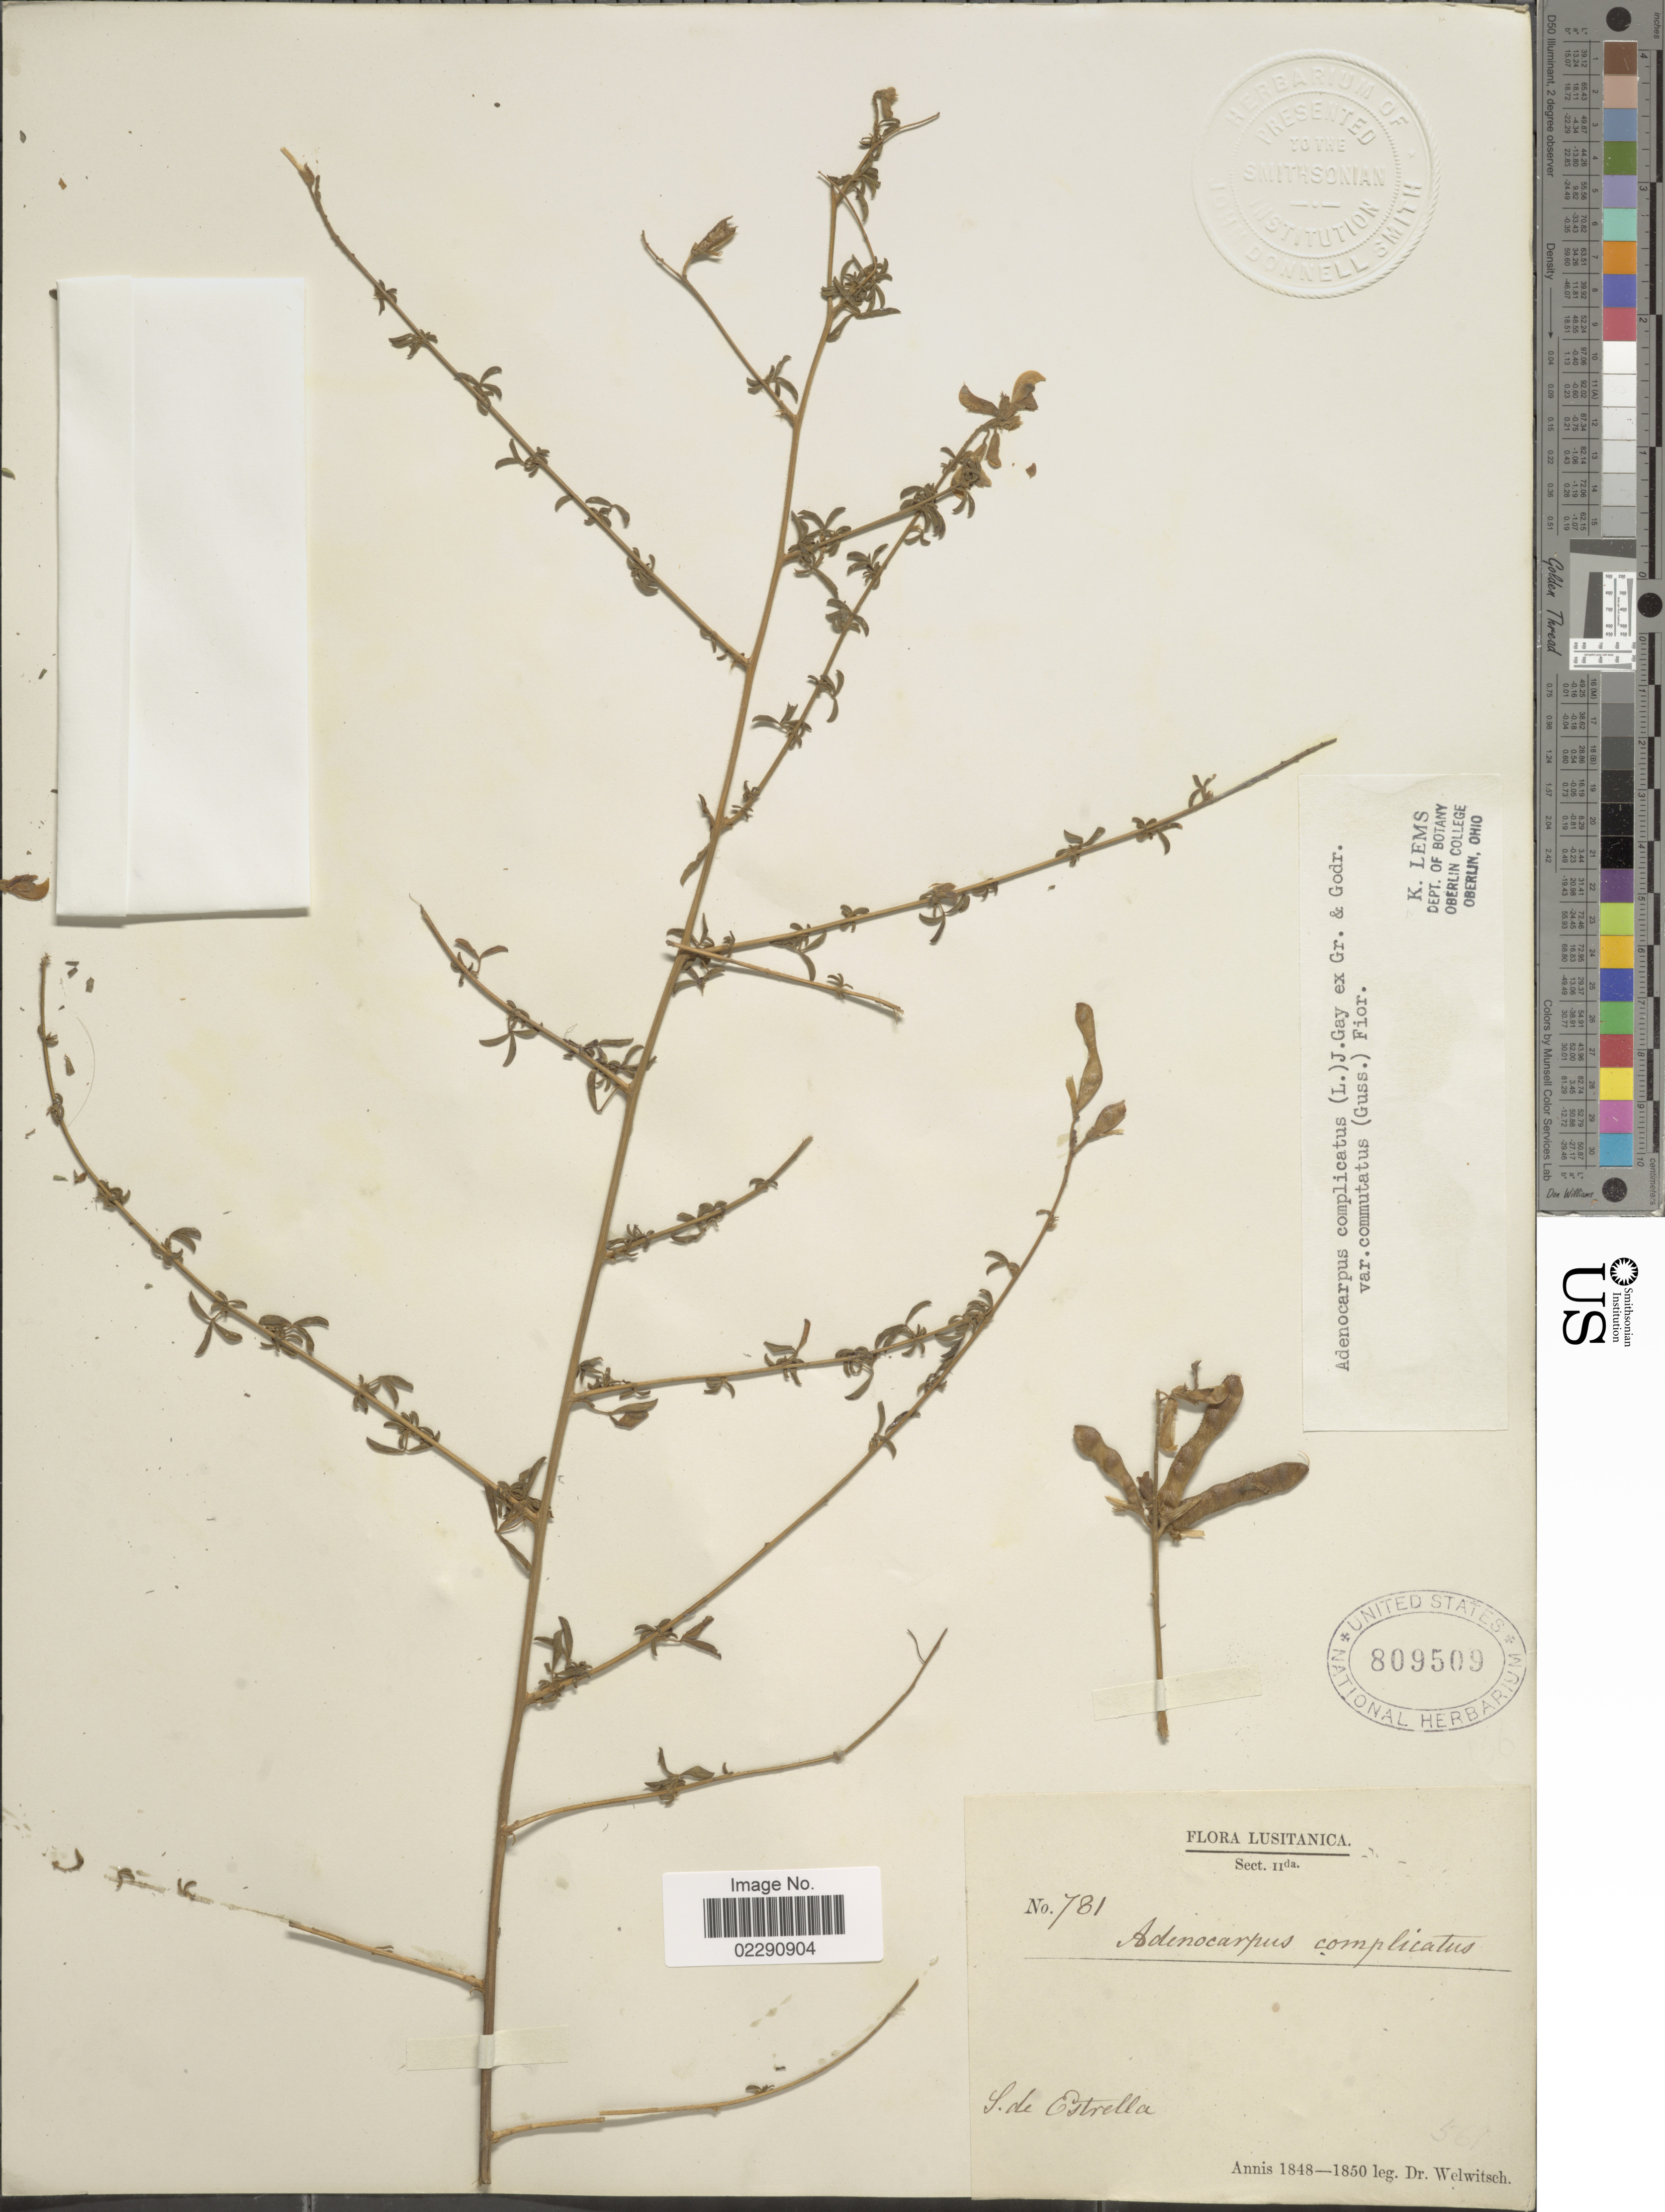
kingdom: Plantae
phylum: Tracheophyta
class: Magnoliopsida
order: Fabales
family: Fabaceae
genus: Adenocarpus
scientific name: Adenocarpus complicatus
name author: J. Gay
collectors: -. Welwitsch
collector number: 781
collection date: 1848/1850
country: Portugal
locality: Lusitanica, S. de Estrella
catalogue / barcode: US 809509